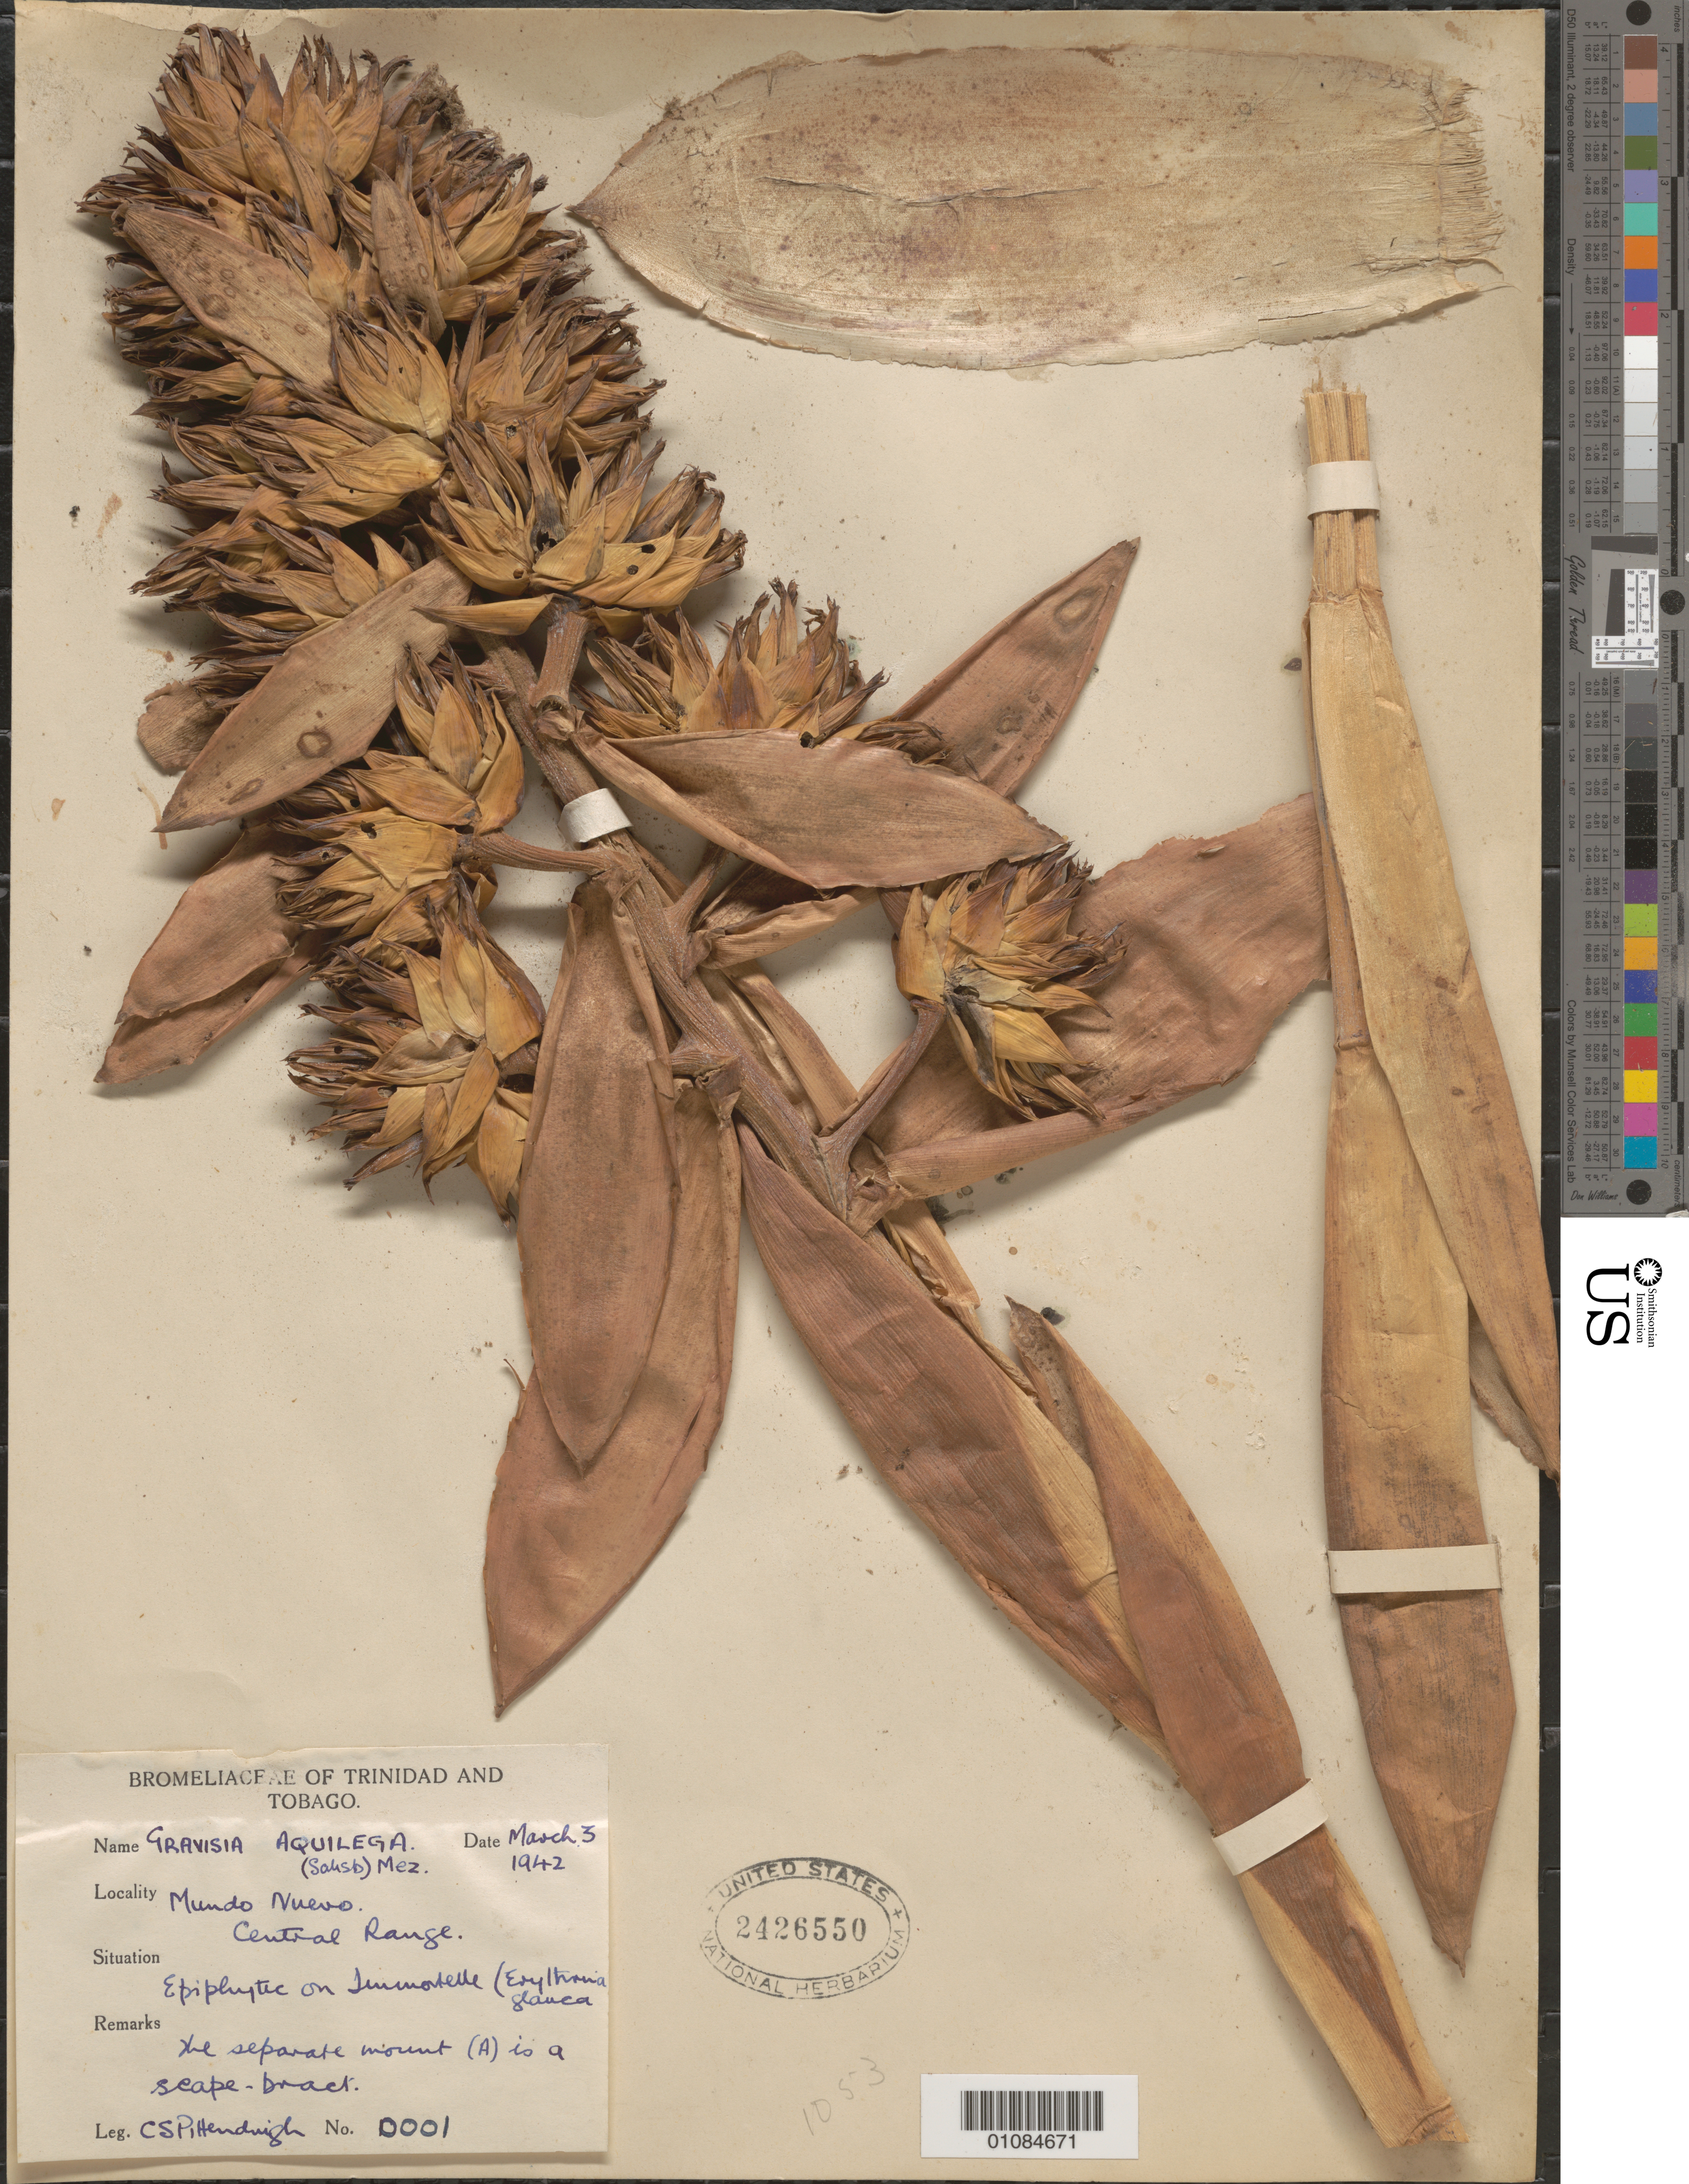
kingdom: Plantae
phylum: Tracheophyta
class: Liliopsida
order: Poales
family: Bromeliaceae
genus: Aechmea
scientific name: Aechmea aquilega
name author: (Salisb.) Griseb.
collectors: C. S. Pittendrigh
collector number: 0001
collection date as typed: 03 Mar 1942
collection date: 1942-03-03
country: Trinidad and Tobago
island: Trinidad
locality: Mundo Nuevo, Central Range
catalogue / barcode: US 2426550